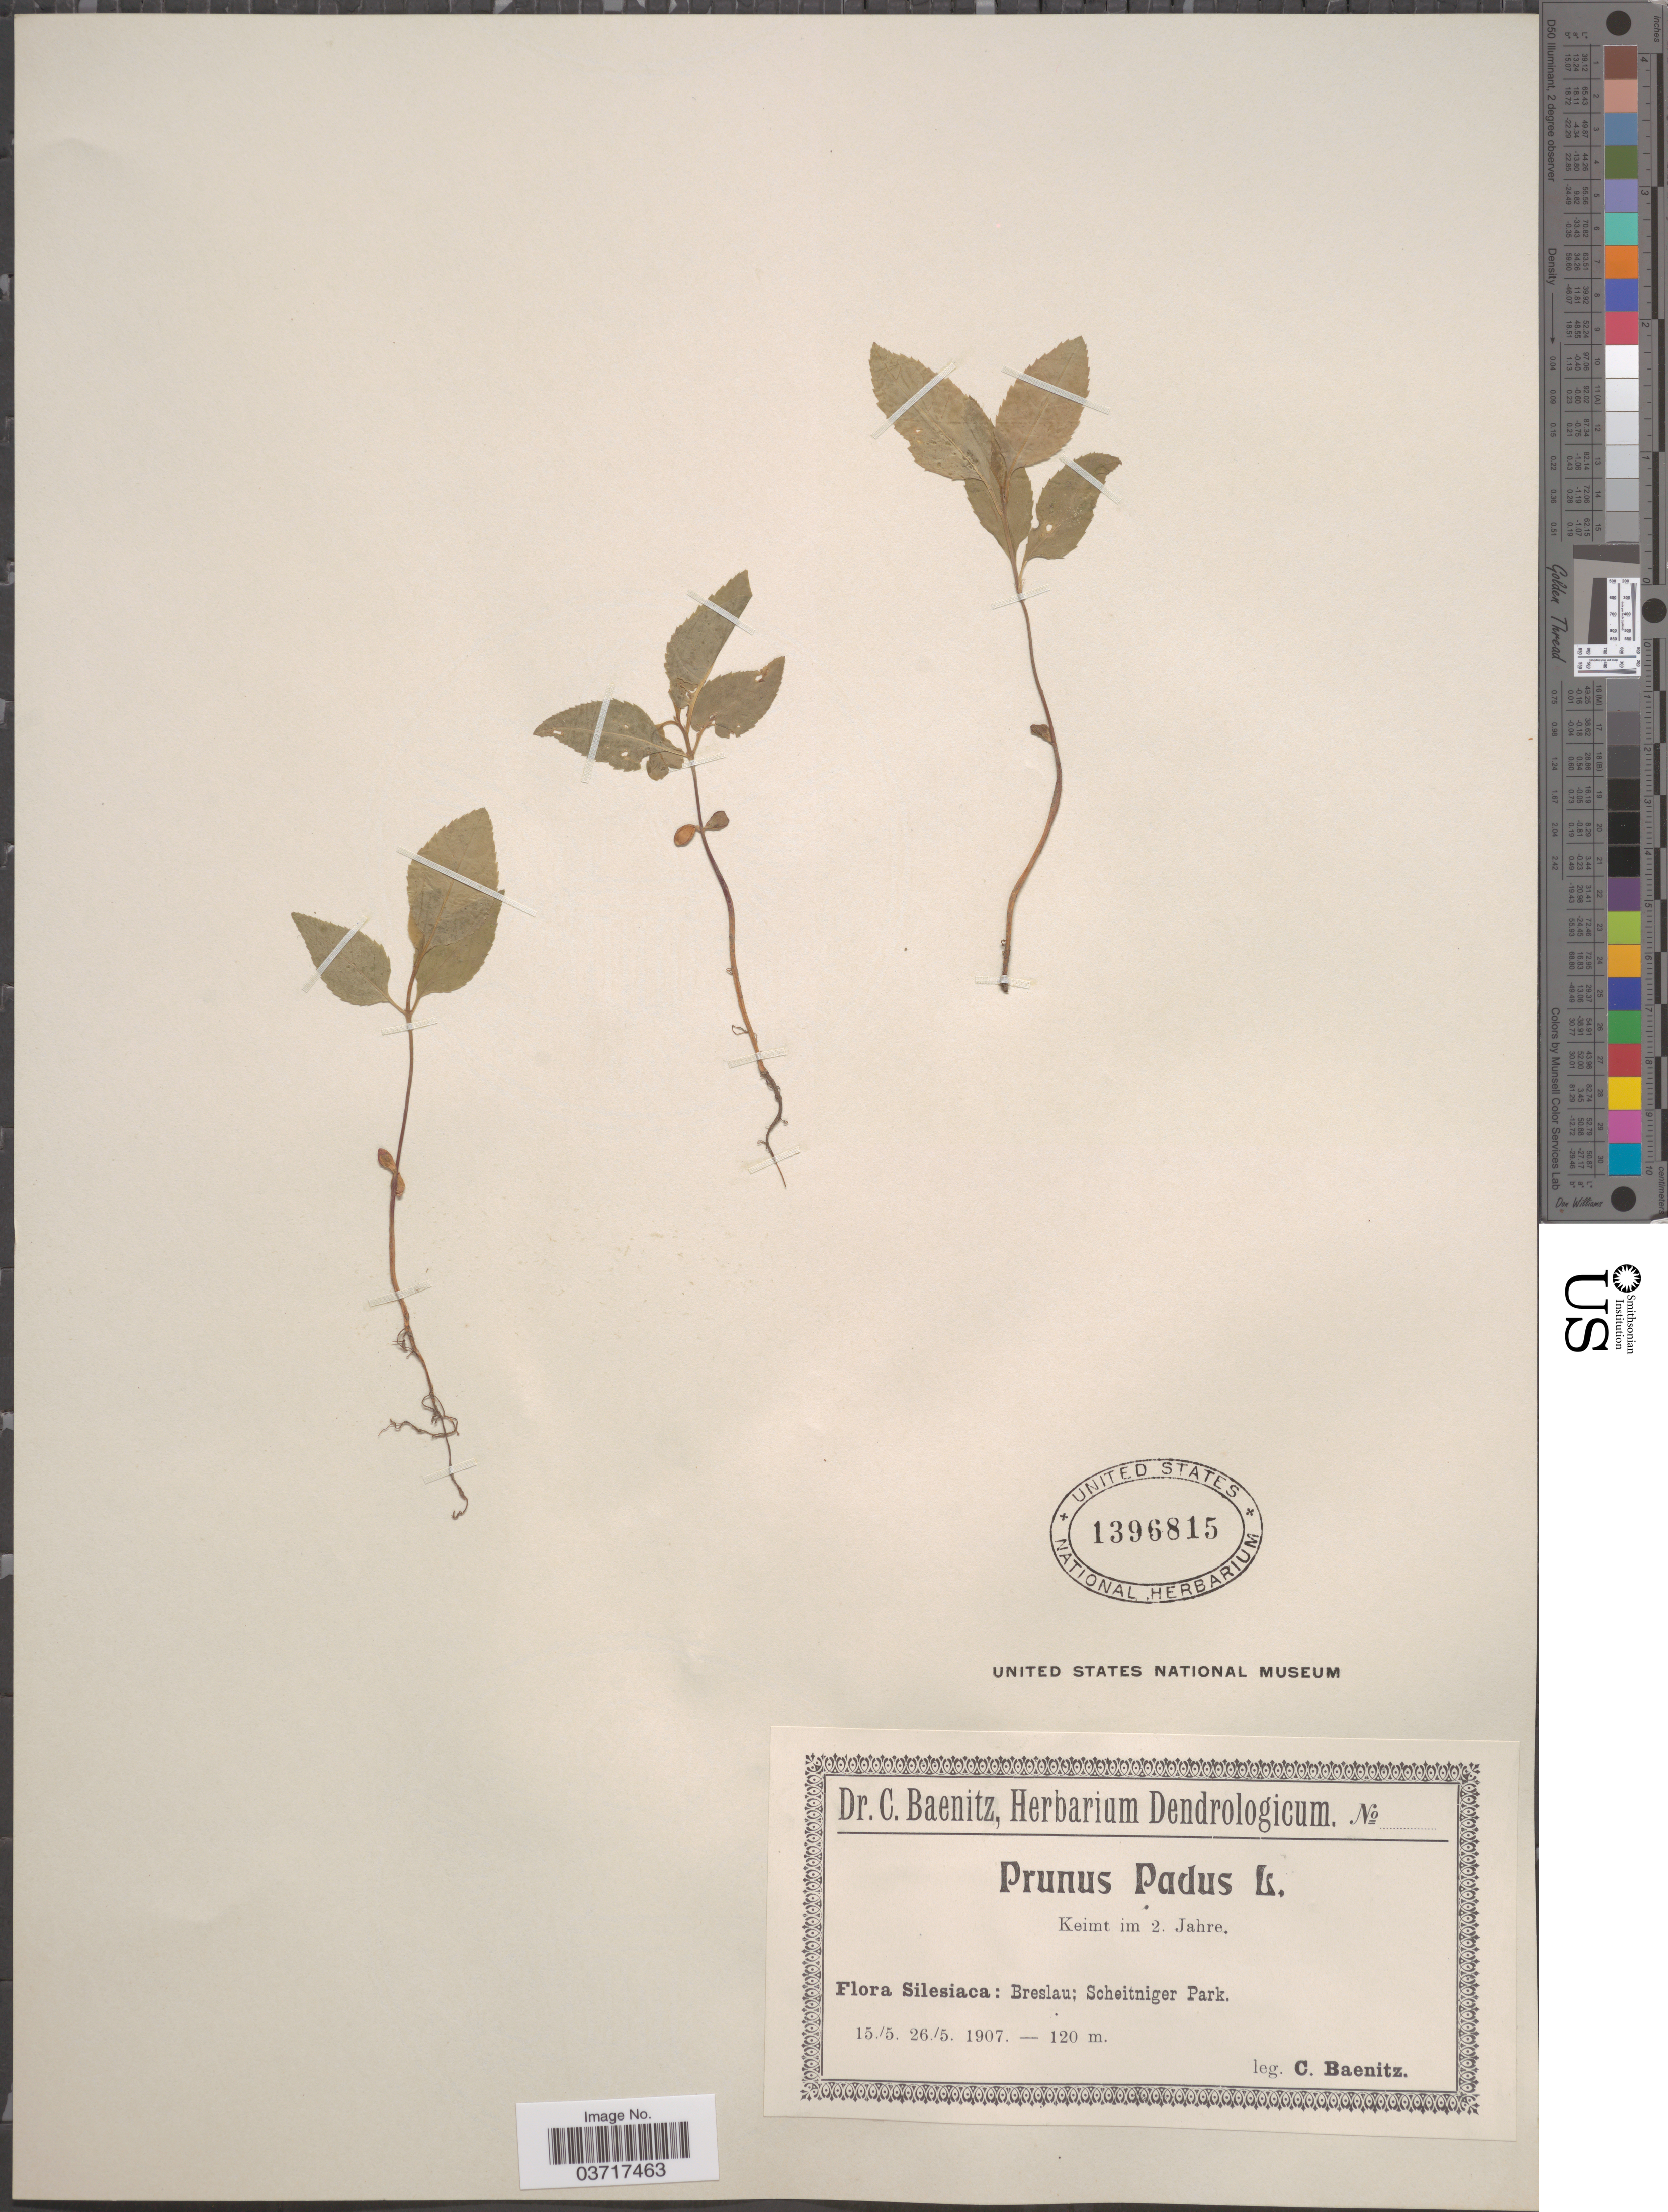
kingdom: Plantae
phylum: Tracheophyta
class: Magnoliopsida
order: Rosales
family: Rosaceae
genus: Prunus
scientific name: Prunus padus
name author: L.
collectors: C. G. Baenitz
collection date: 1907-05-15/1907-05-26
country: Poland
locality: Silesiaca: Breslau; Scheitniger Park.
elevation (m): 120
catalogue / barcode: US 1396815